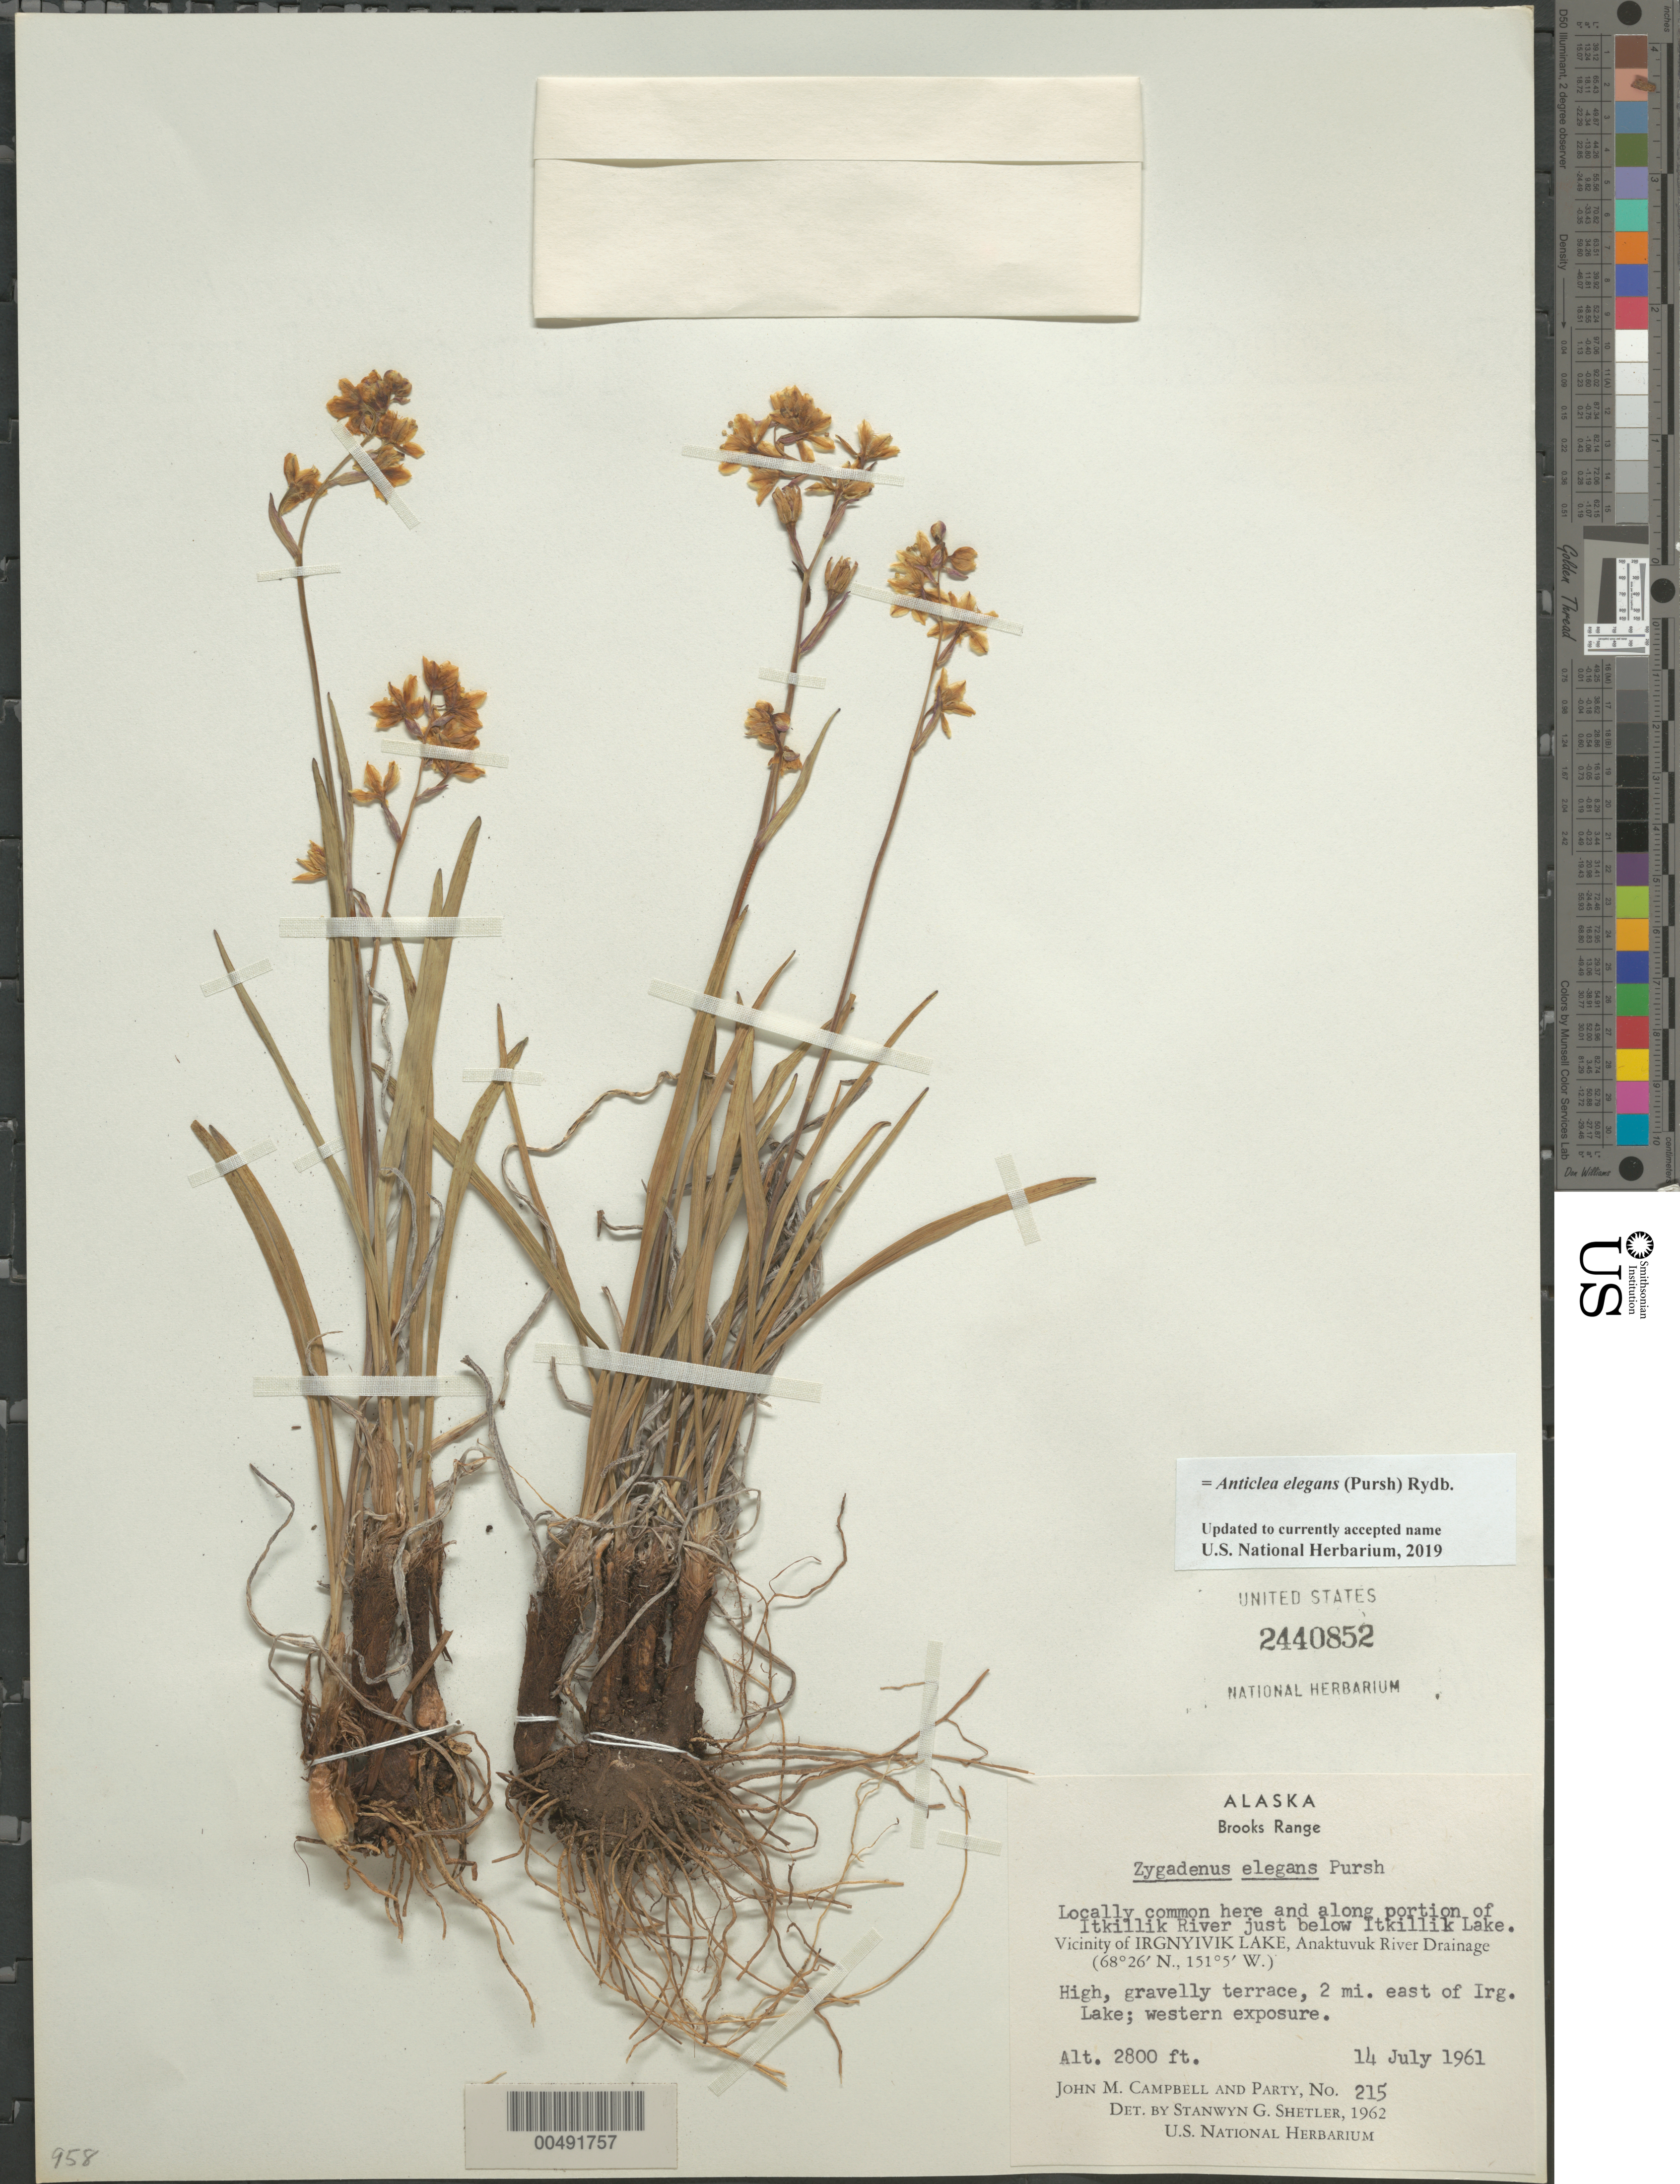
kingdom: Plantae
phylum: Tracheophyta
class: Liliopsida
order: Liliales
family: Melanthiaceae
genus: Anticlea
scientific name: Anticlea elegans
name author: (Pursh) Rydb.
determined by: Strong, Mark T., (BOT), Smithsonian Institution - National Museum of Natural History (UNITED STATES)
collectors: J. M. Campbell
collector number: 215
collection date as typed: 14 Jul 1961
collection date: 1961-07-14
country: United States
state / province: Alaska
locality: Brooks Range, 2 mi. E of Irgnyivik Lake, Anatuvik River Drainage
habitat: high, gravelly terrace; western exposure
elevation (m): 853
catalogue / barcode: US 2440852